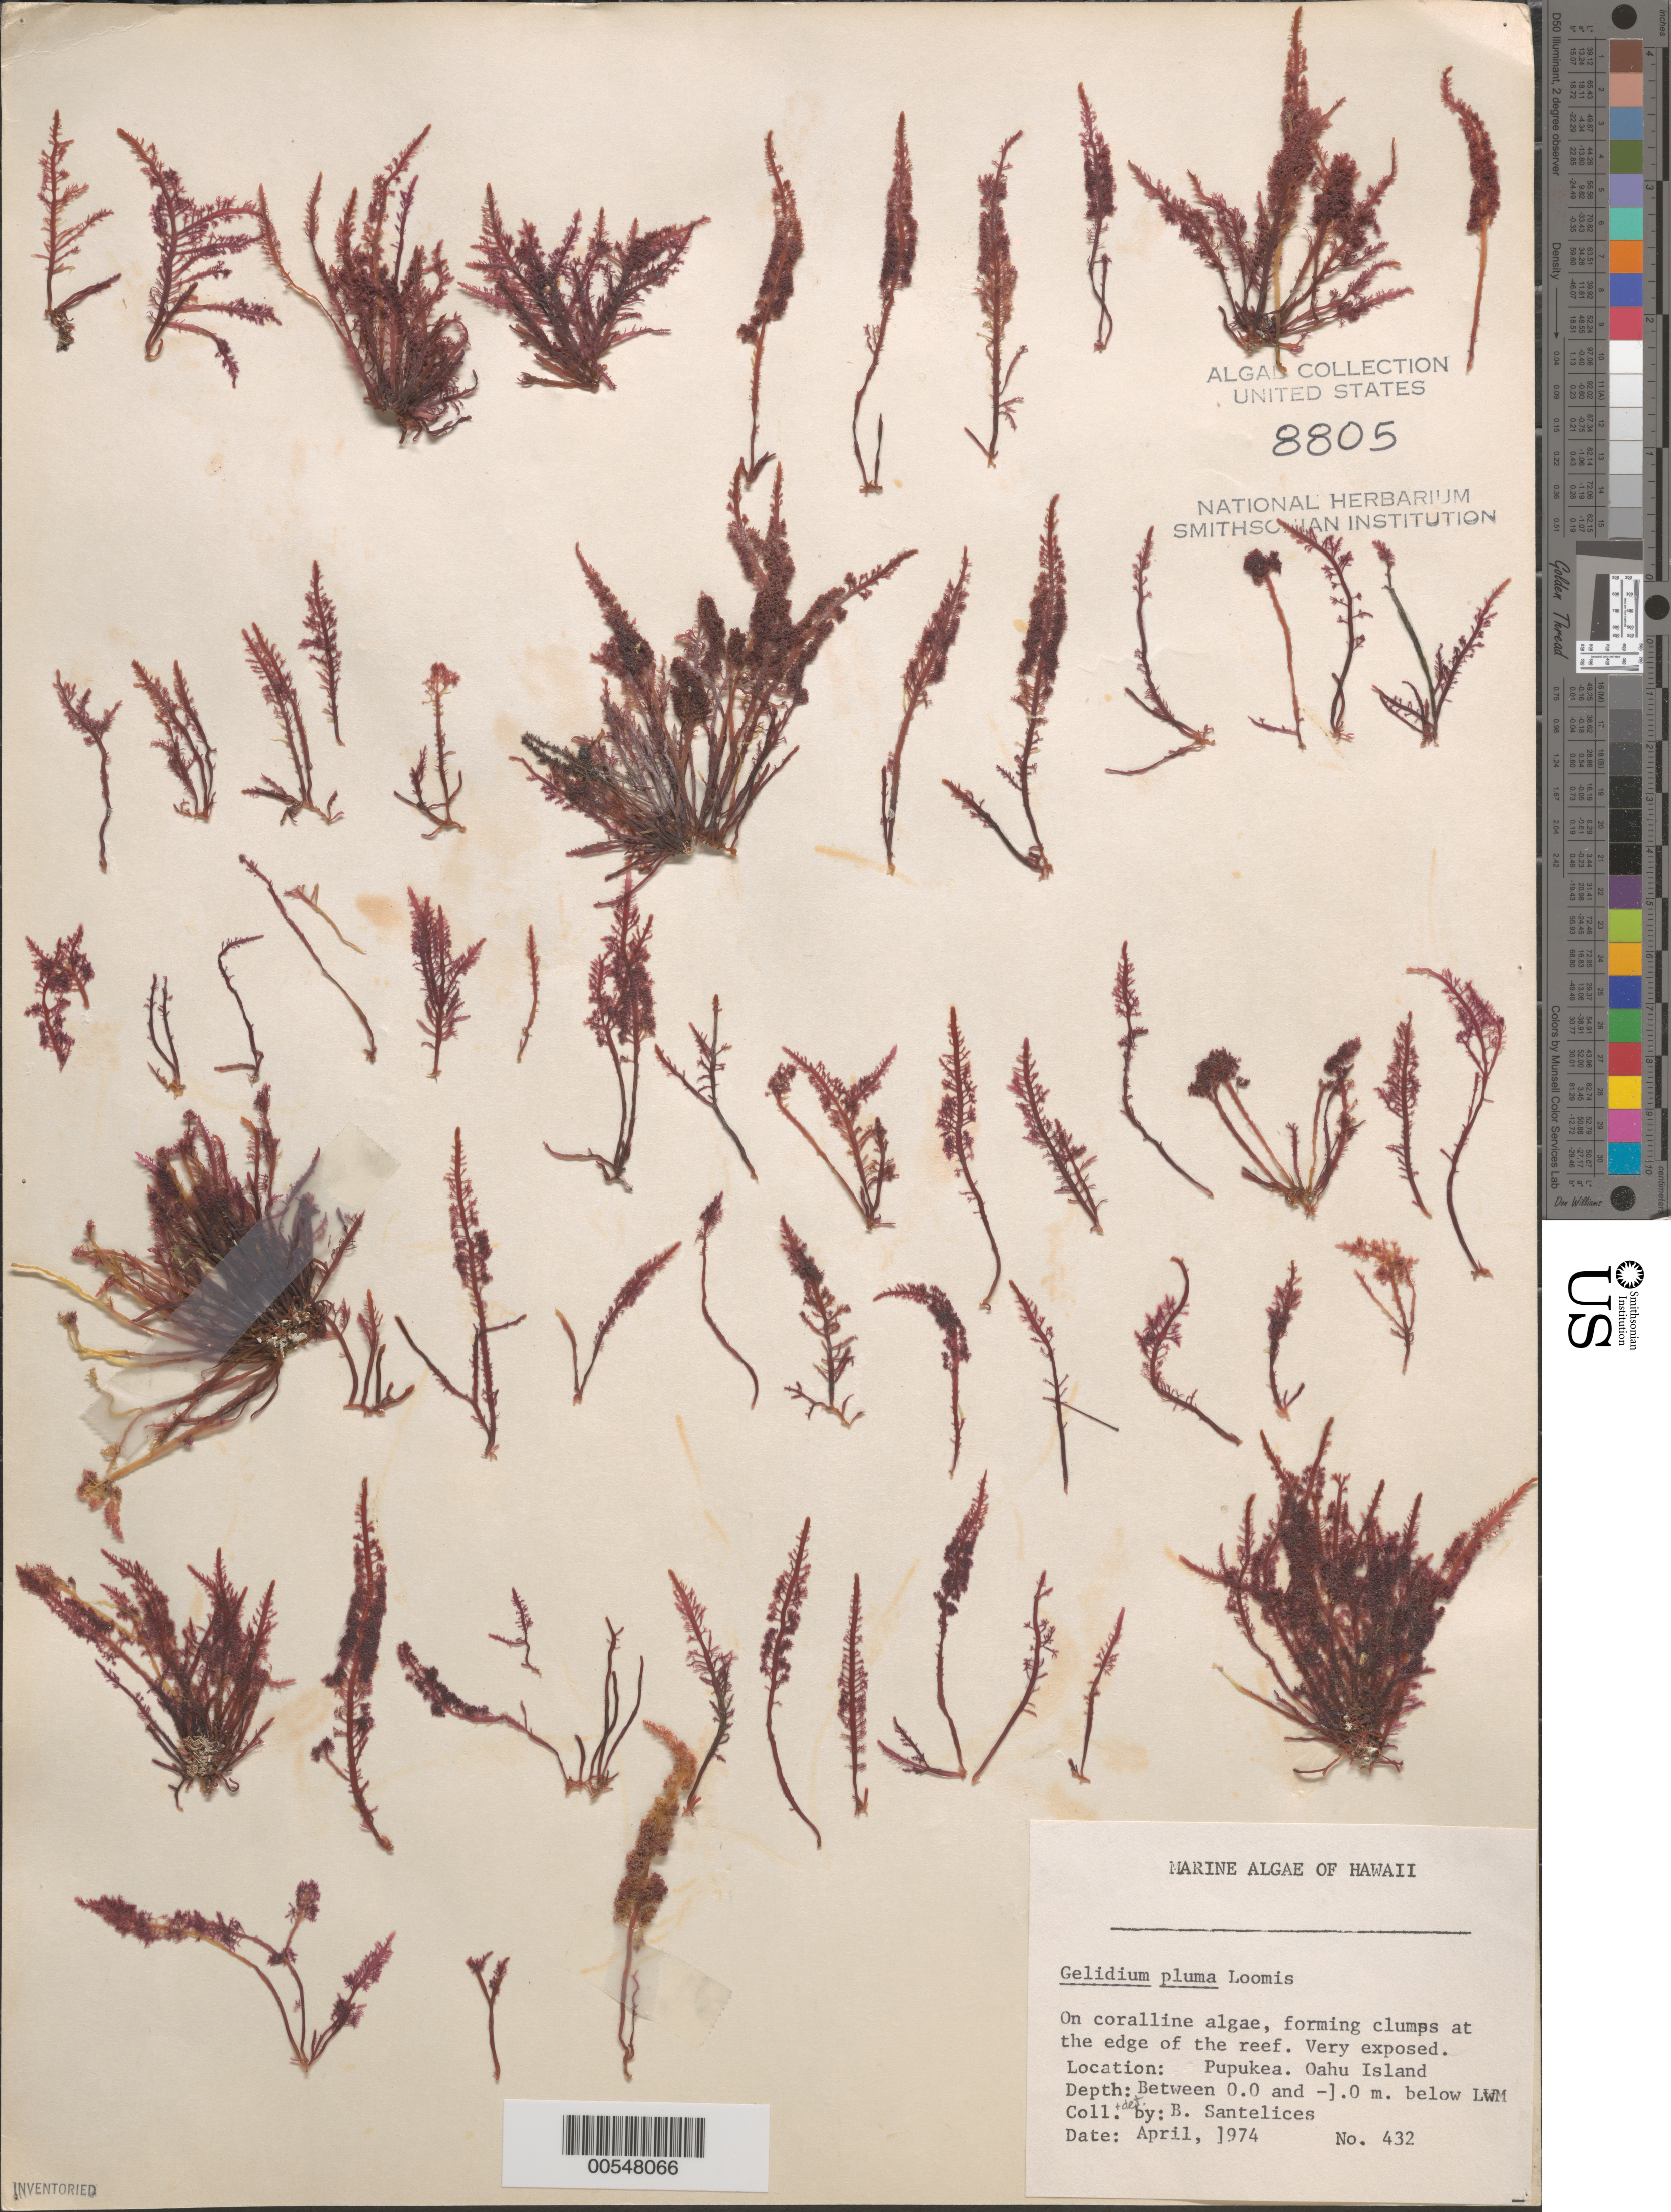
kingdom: Plantae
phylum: Rhodophyta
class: Florideophyceae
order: Gelidiales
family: Gelidiaceae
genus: Gelidium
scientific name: Gelidium pluma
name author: Bornet ex N.H. Loomis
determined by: Santelices, B.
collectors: B. Santelices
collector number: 432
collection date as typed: Apr 1974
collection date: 1974-04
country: United States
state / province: Hawaii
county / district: Honolulu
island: Oahu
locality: Pupukea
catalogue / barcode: US 8805